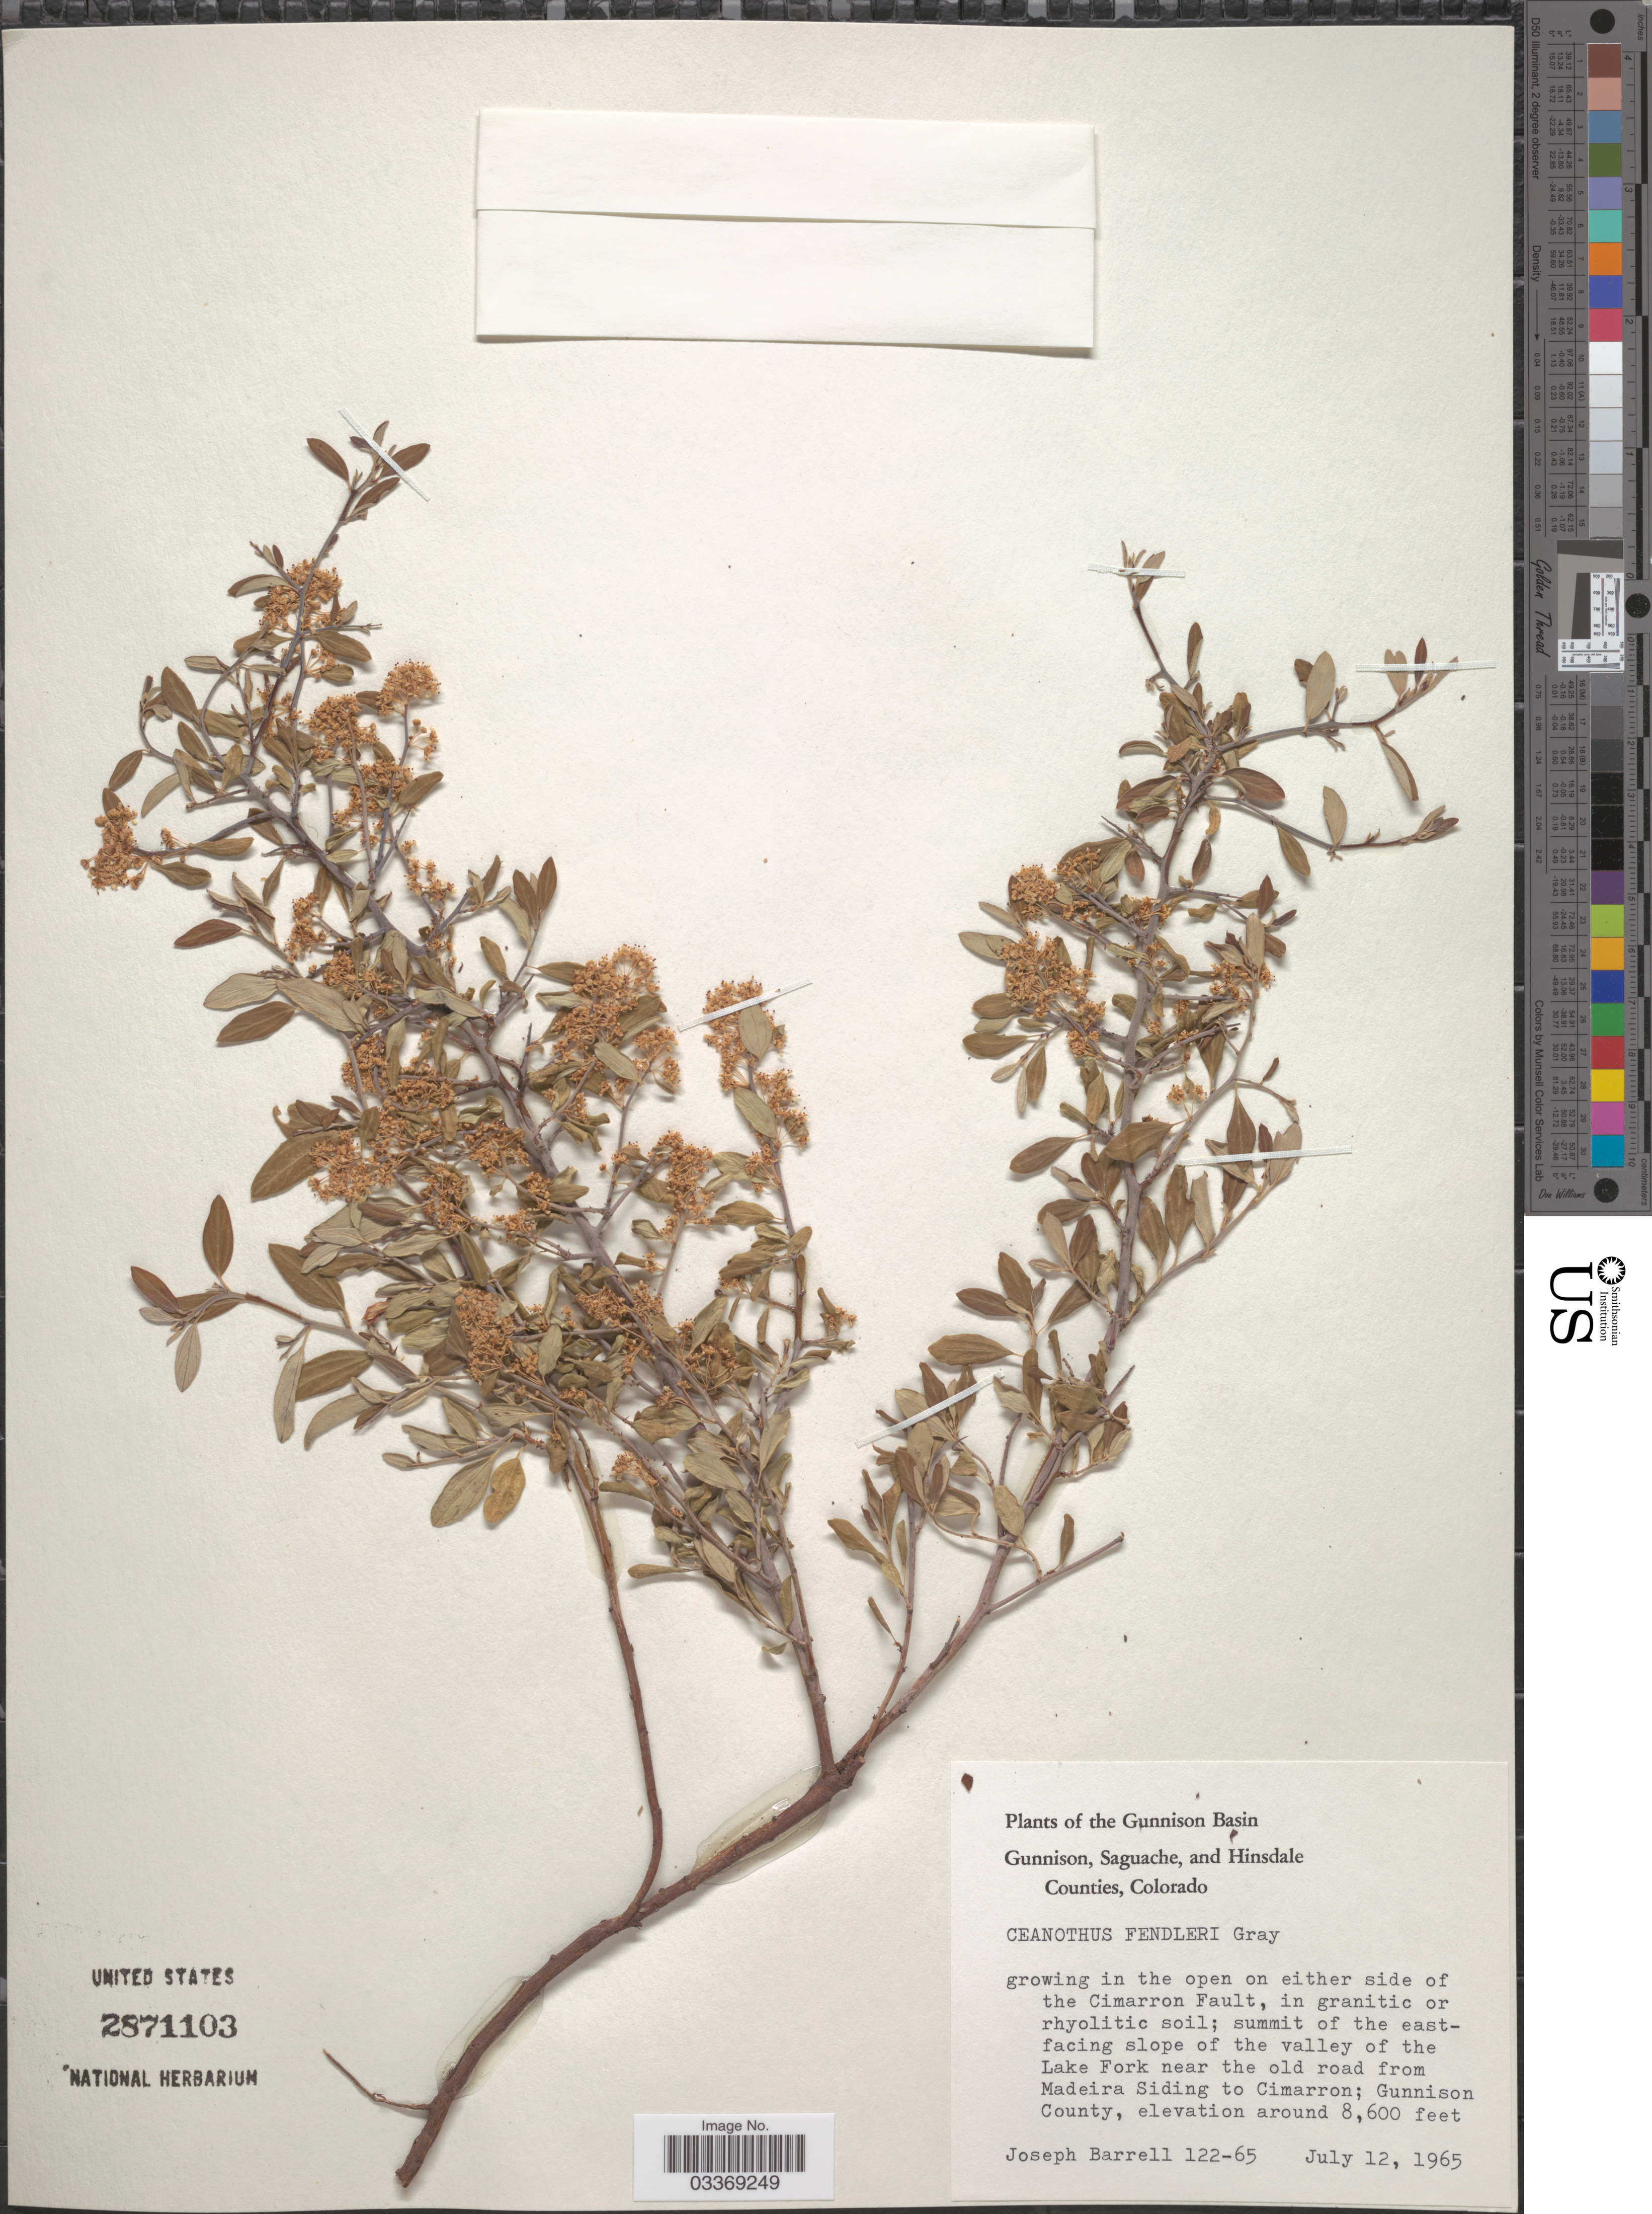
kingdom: Plantae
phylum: Tracheophyta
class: Magnoliopsida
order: Rosales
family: Rhamnaceae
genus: Ceanothus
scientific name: Ceanothus fendleri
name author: A. Gray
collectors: J. Barrell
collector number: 122-65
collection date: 1965-07-12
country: United States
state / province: Colorado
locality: The Gunnison Basin, growing in the open on either side of the Cimarron Fault; summit of the east-facing slope of the valley of the Lake Fork near the old road from Madeira Siding to Cimarron; Gunnison County.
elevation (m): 2621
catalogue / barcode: US 2871103